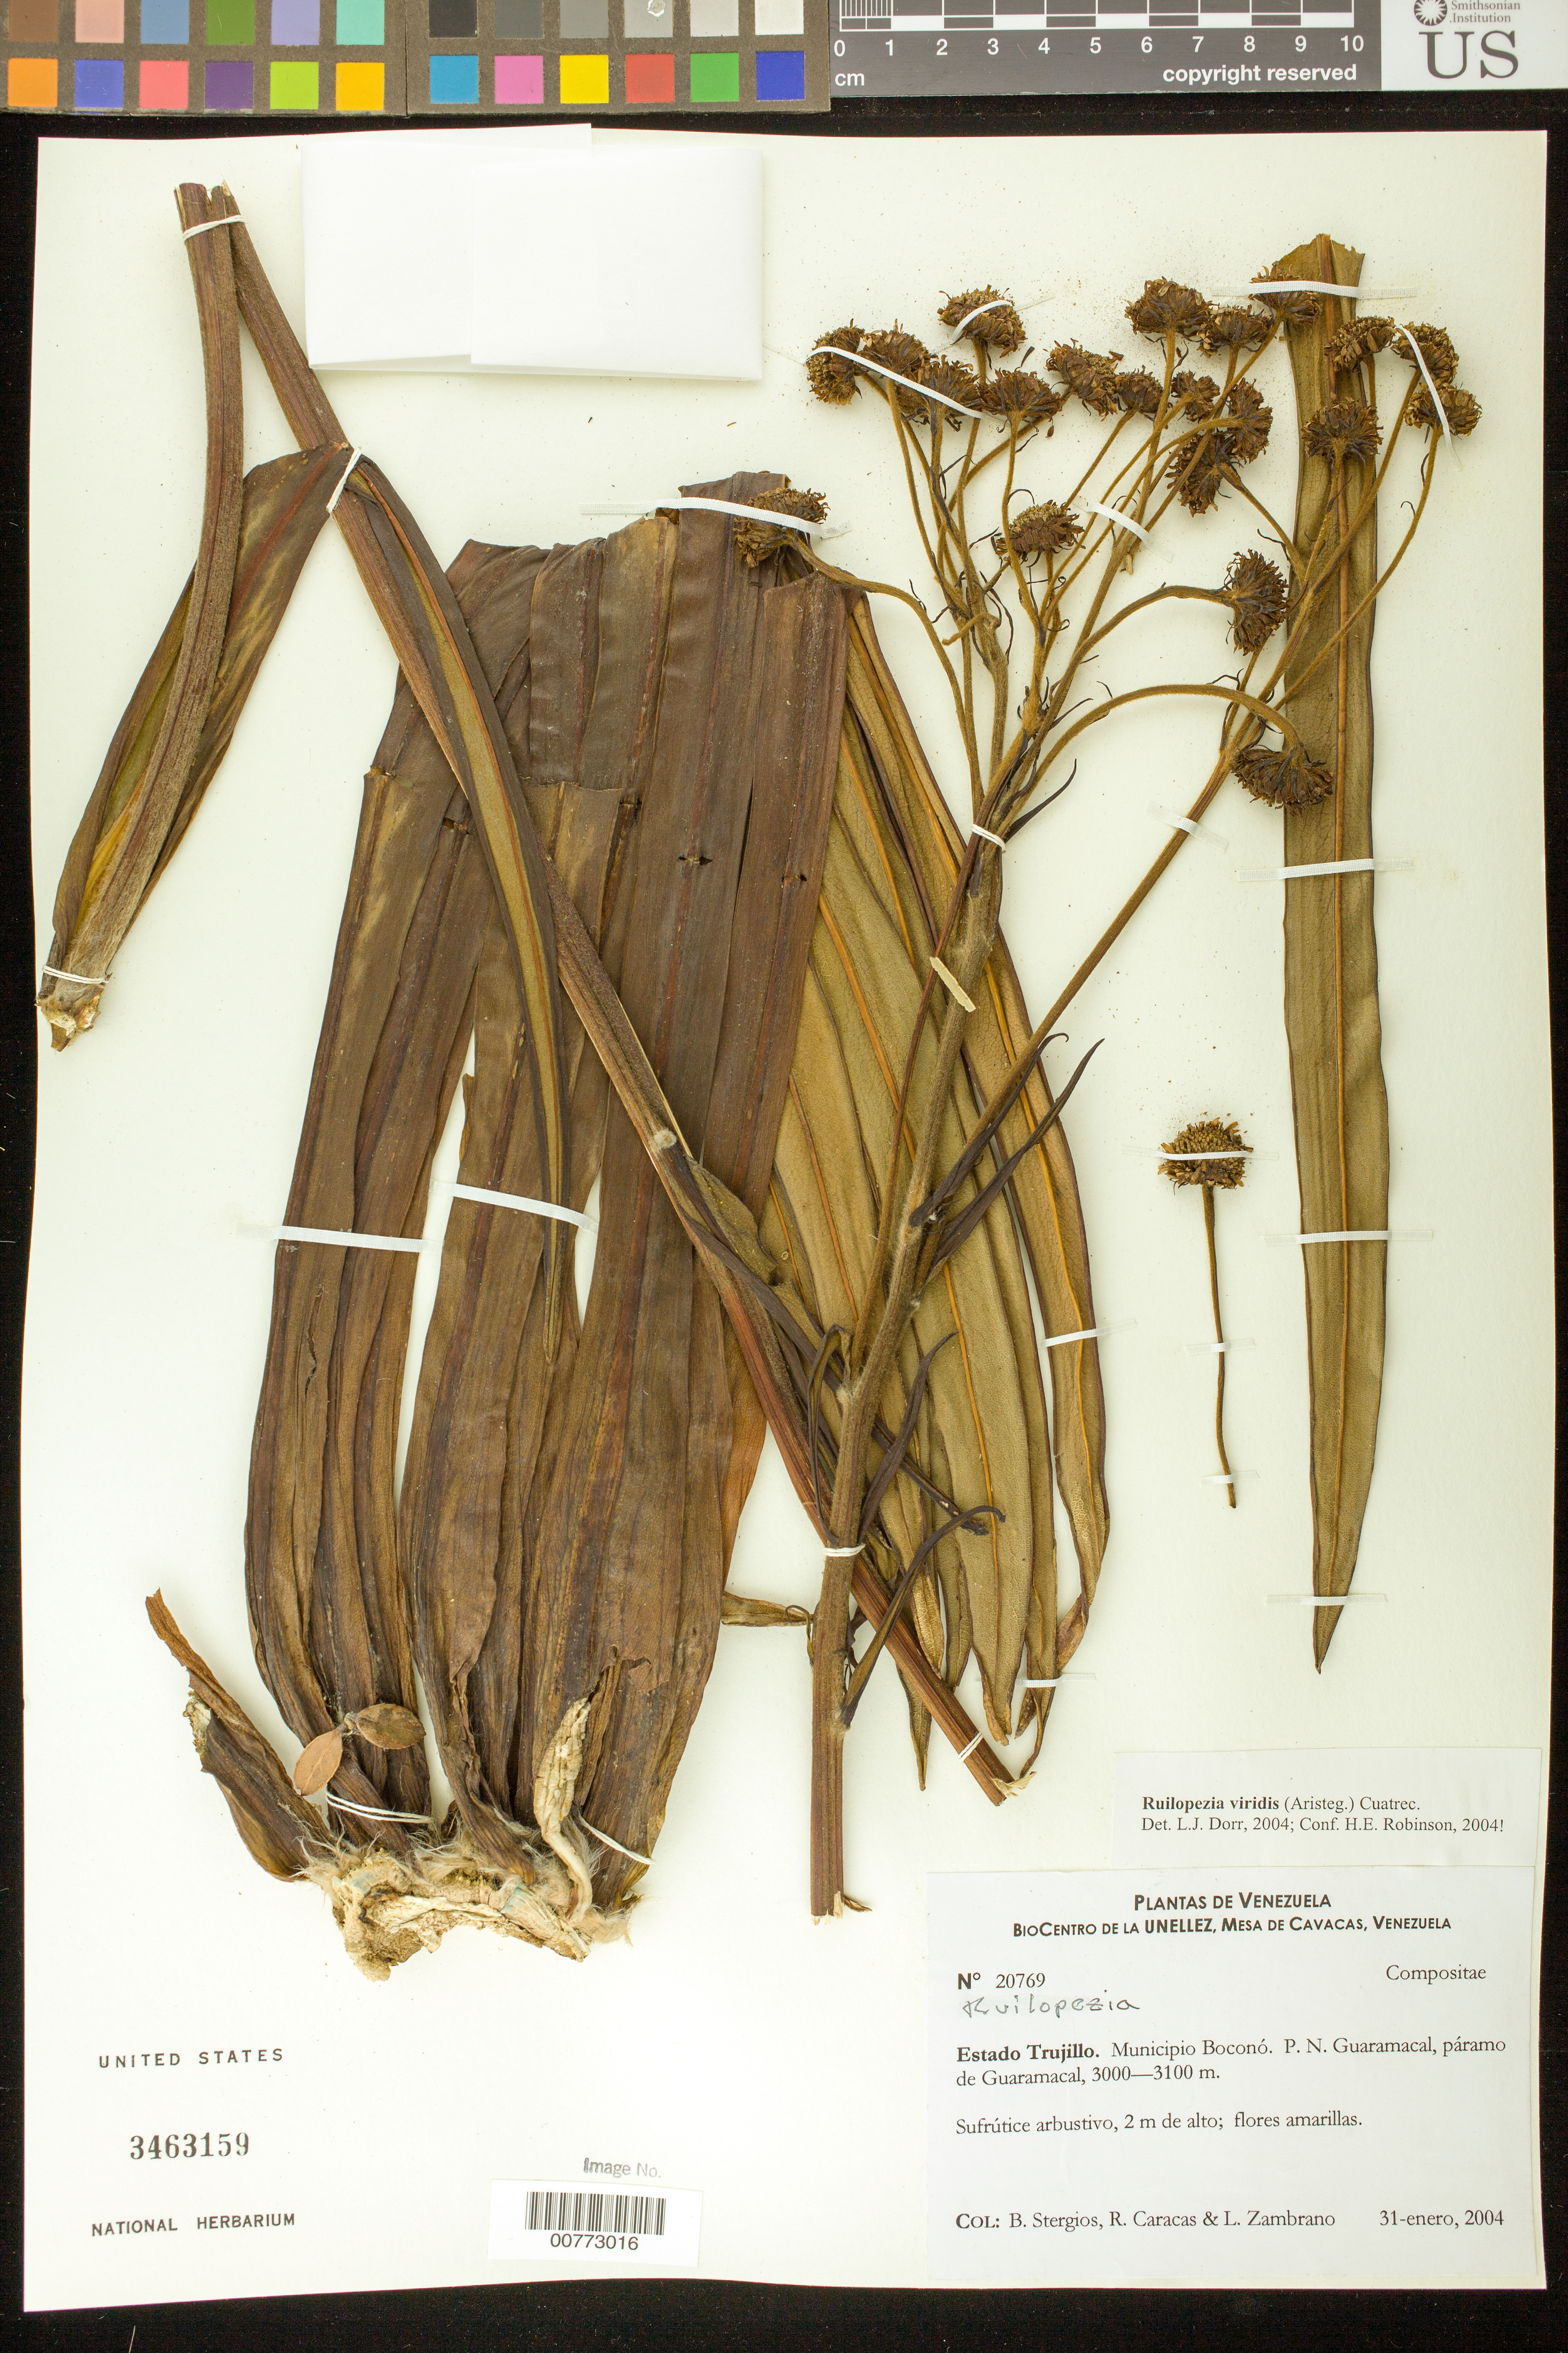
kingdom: Plantae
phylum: Tracheophyta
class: Magnoliopsida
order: Asterales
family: Asteraceae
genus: Ruilopezia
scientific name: Ruilopezia viridis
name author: (Aristeg.) Cuatrec.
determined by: Dorr, L. J., (BOT), Smithsonian Institution - National Museum of Natural History (UNITED STATES)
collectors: B. G. Stergios, R. Caracas & L. Zambrano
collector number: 20769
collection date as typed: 31 Jan 2004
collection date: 2004-01-31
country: Venezuela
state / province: Trujillo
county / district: Boconó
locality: Parque Nacional Guaramacal, páramo de Guaramacal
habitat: Páramo.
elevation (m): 3000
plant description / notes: PORT, US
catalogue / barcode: US 3463159